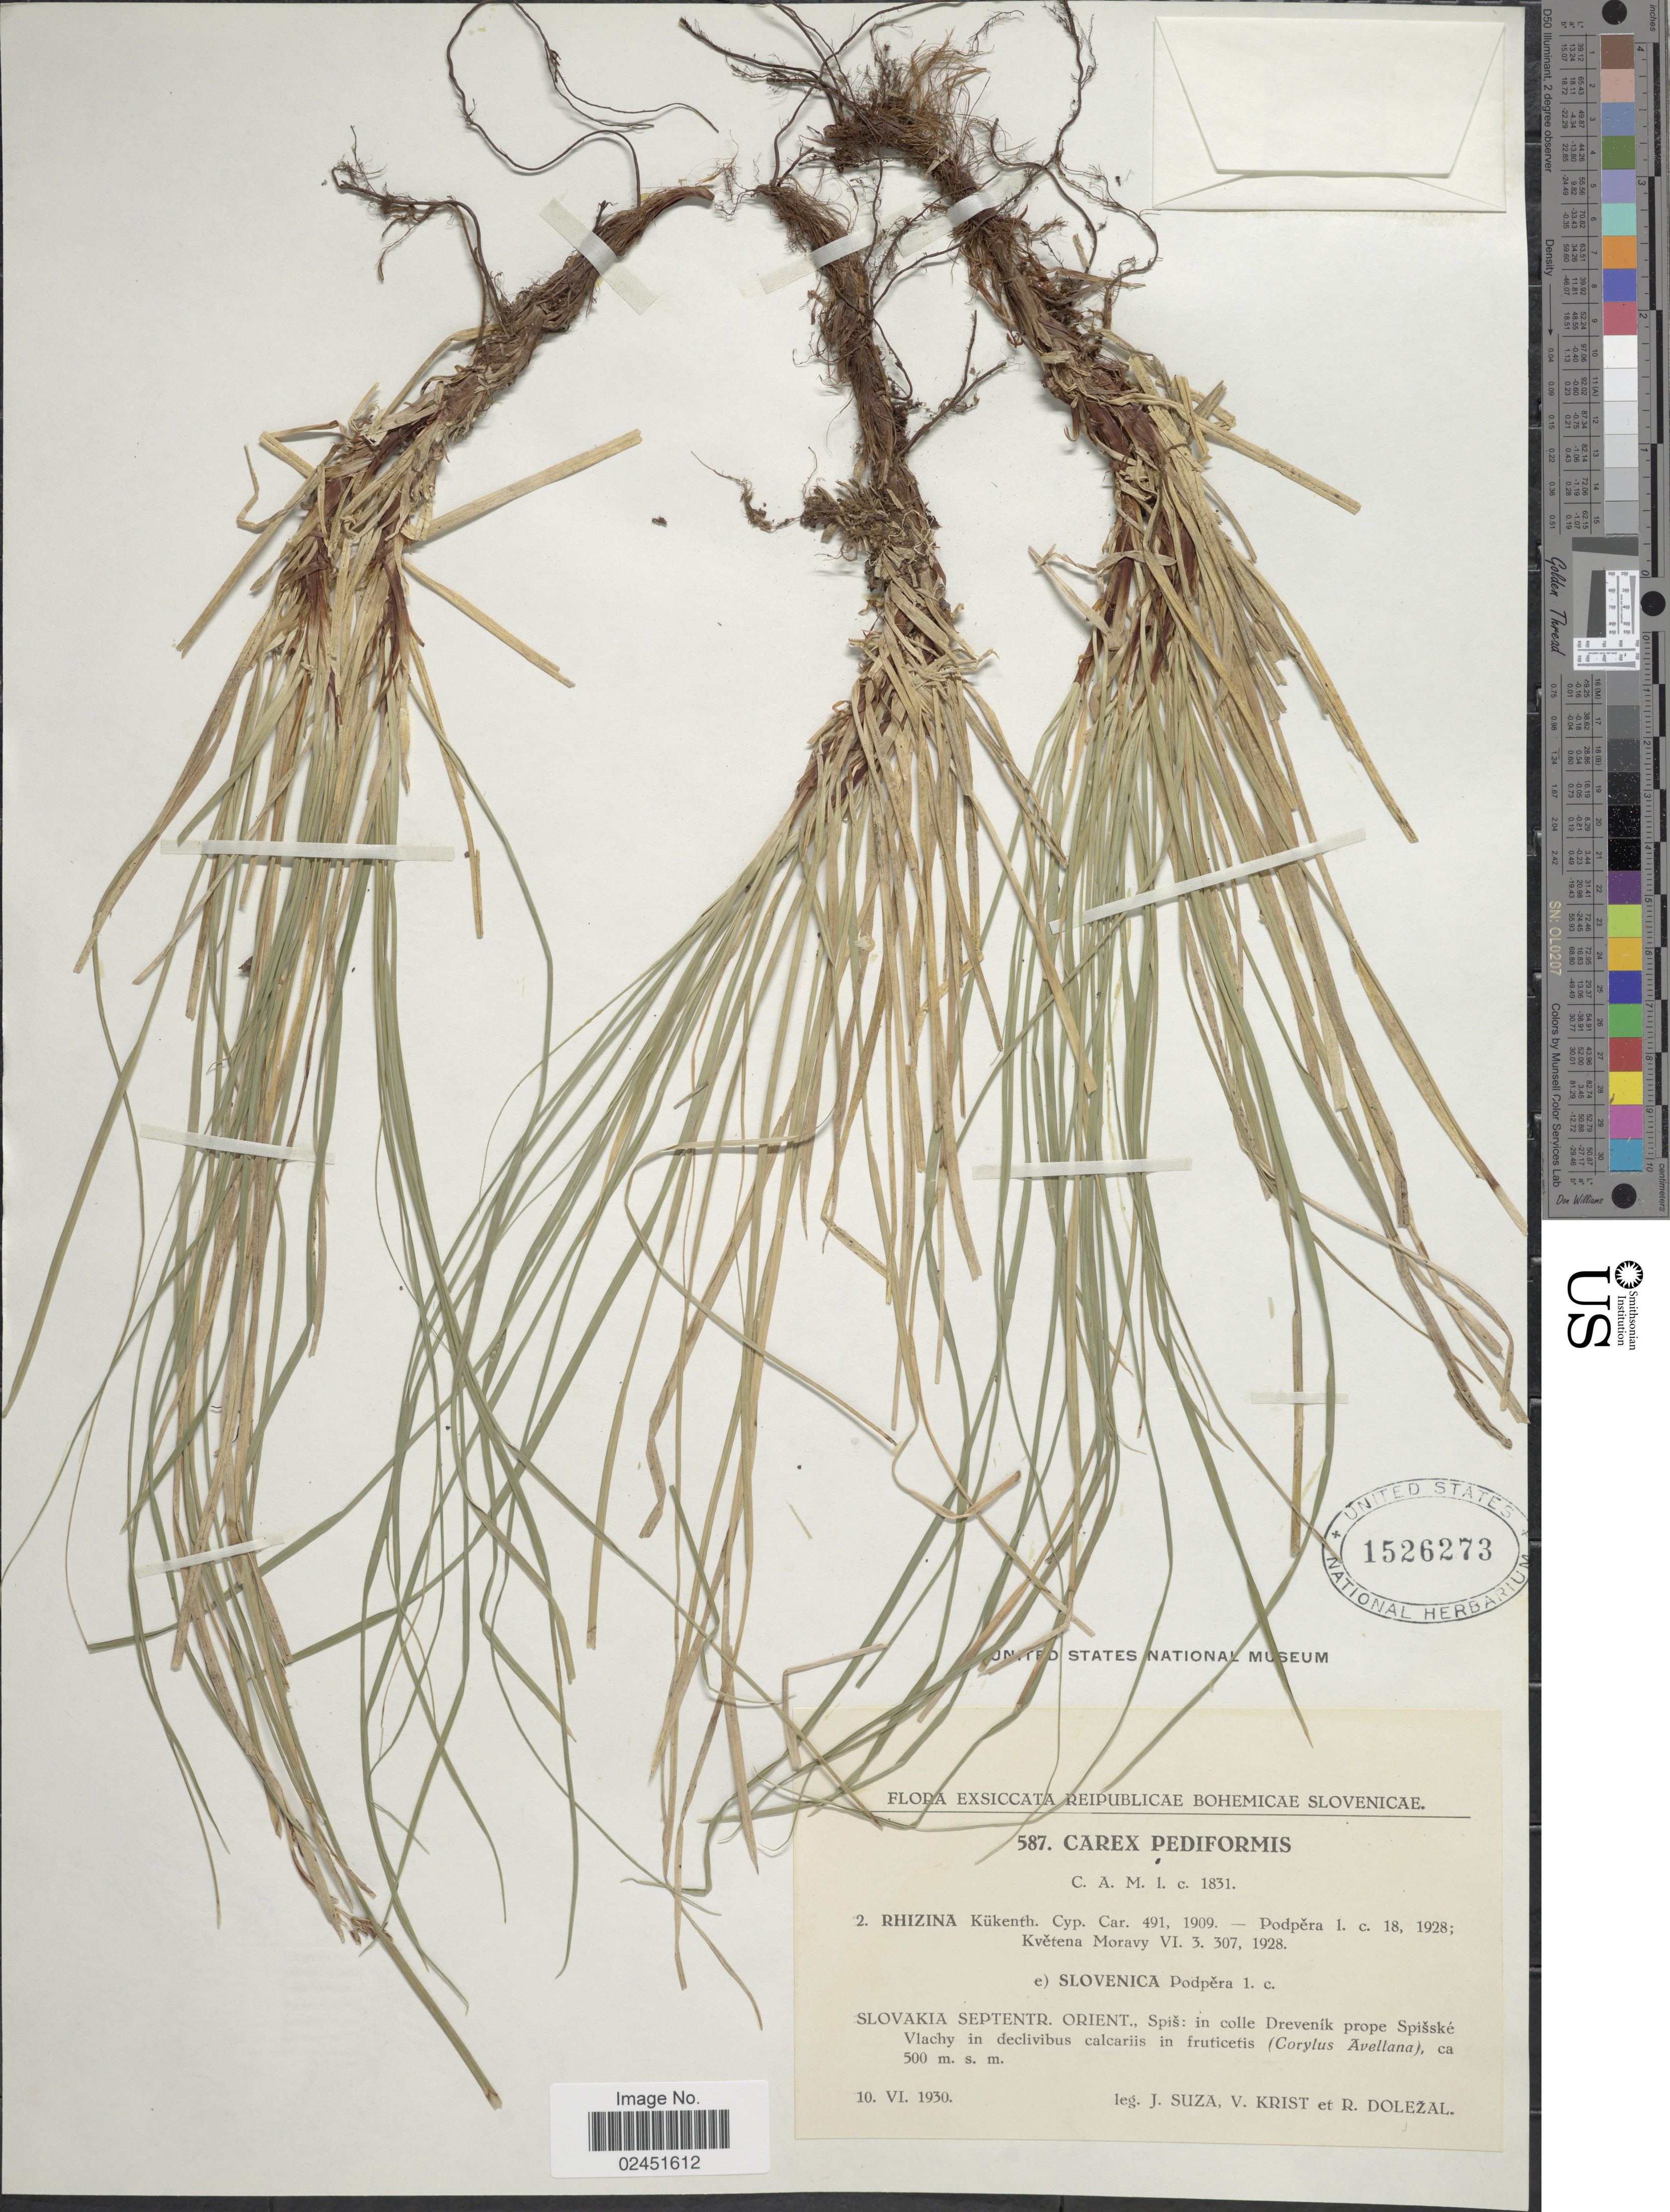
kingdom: Plantae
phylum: Tracheophyta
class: Liliopsida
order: Poales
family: Cyperaceae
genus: Carex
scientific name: Carex pediformis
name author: C.A. Mey.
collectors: J. Suza, V. Krist & R. Dolezal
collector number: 587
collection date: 1930-06-10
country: Slovakia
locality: Slovakia Septentr. Orient., Spis: in colle Drevenik prope Spisske Vlachy in declivibus calcariis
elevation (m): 500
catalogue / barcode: US 1526273